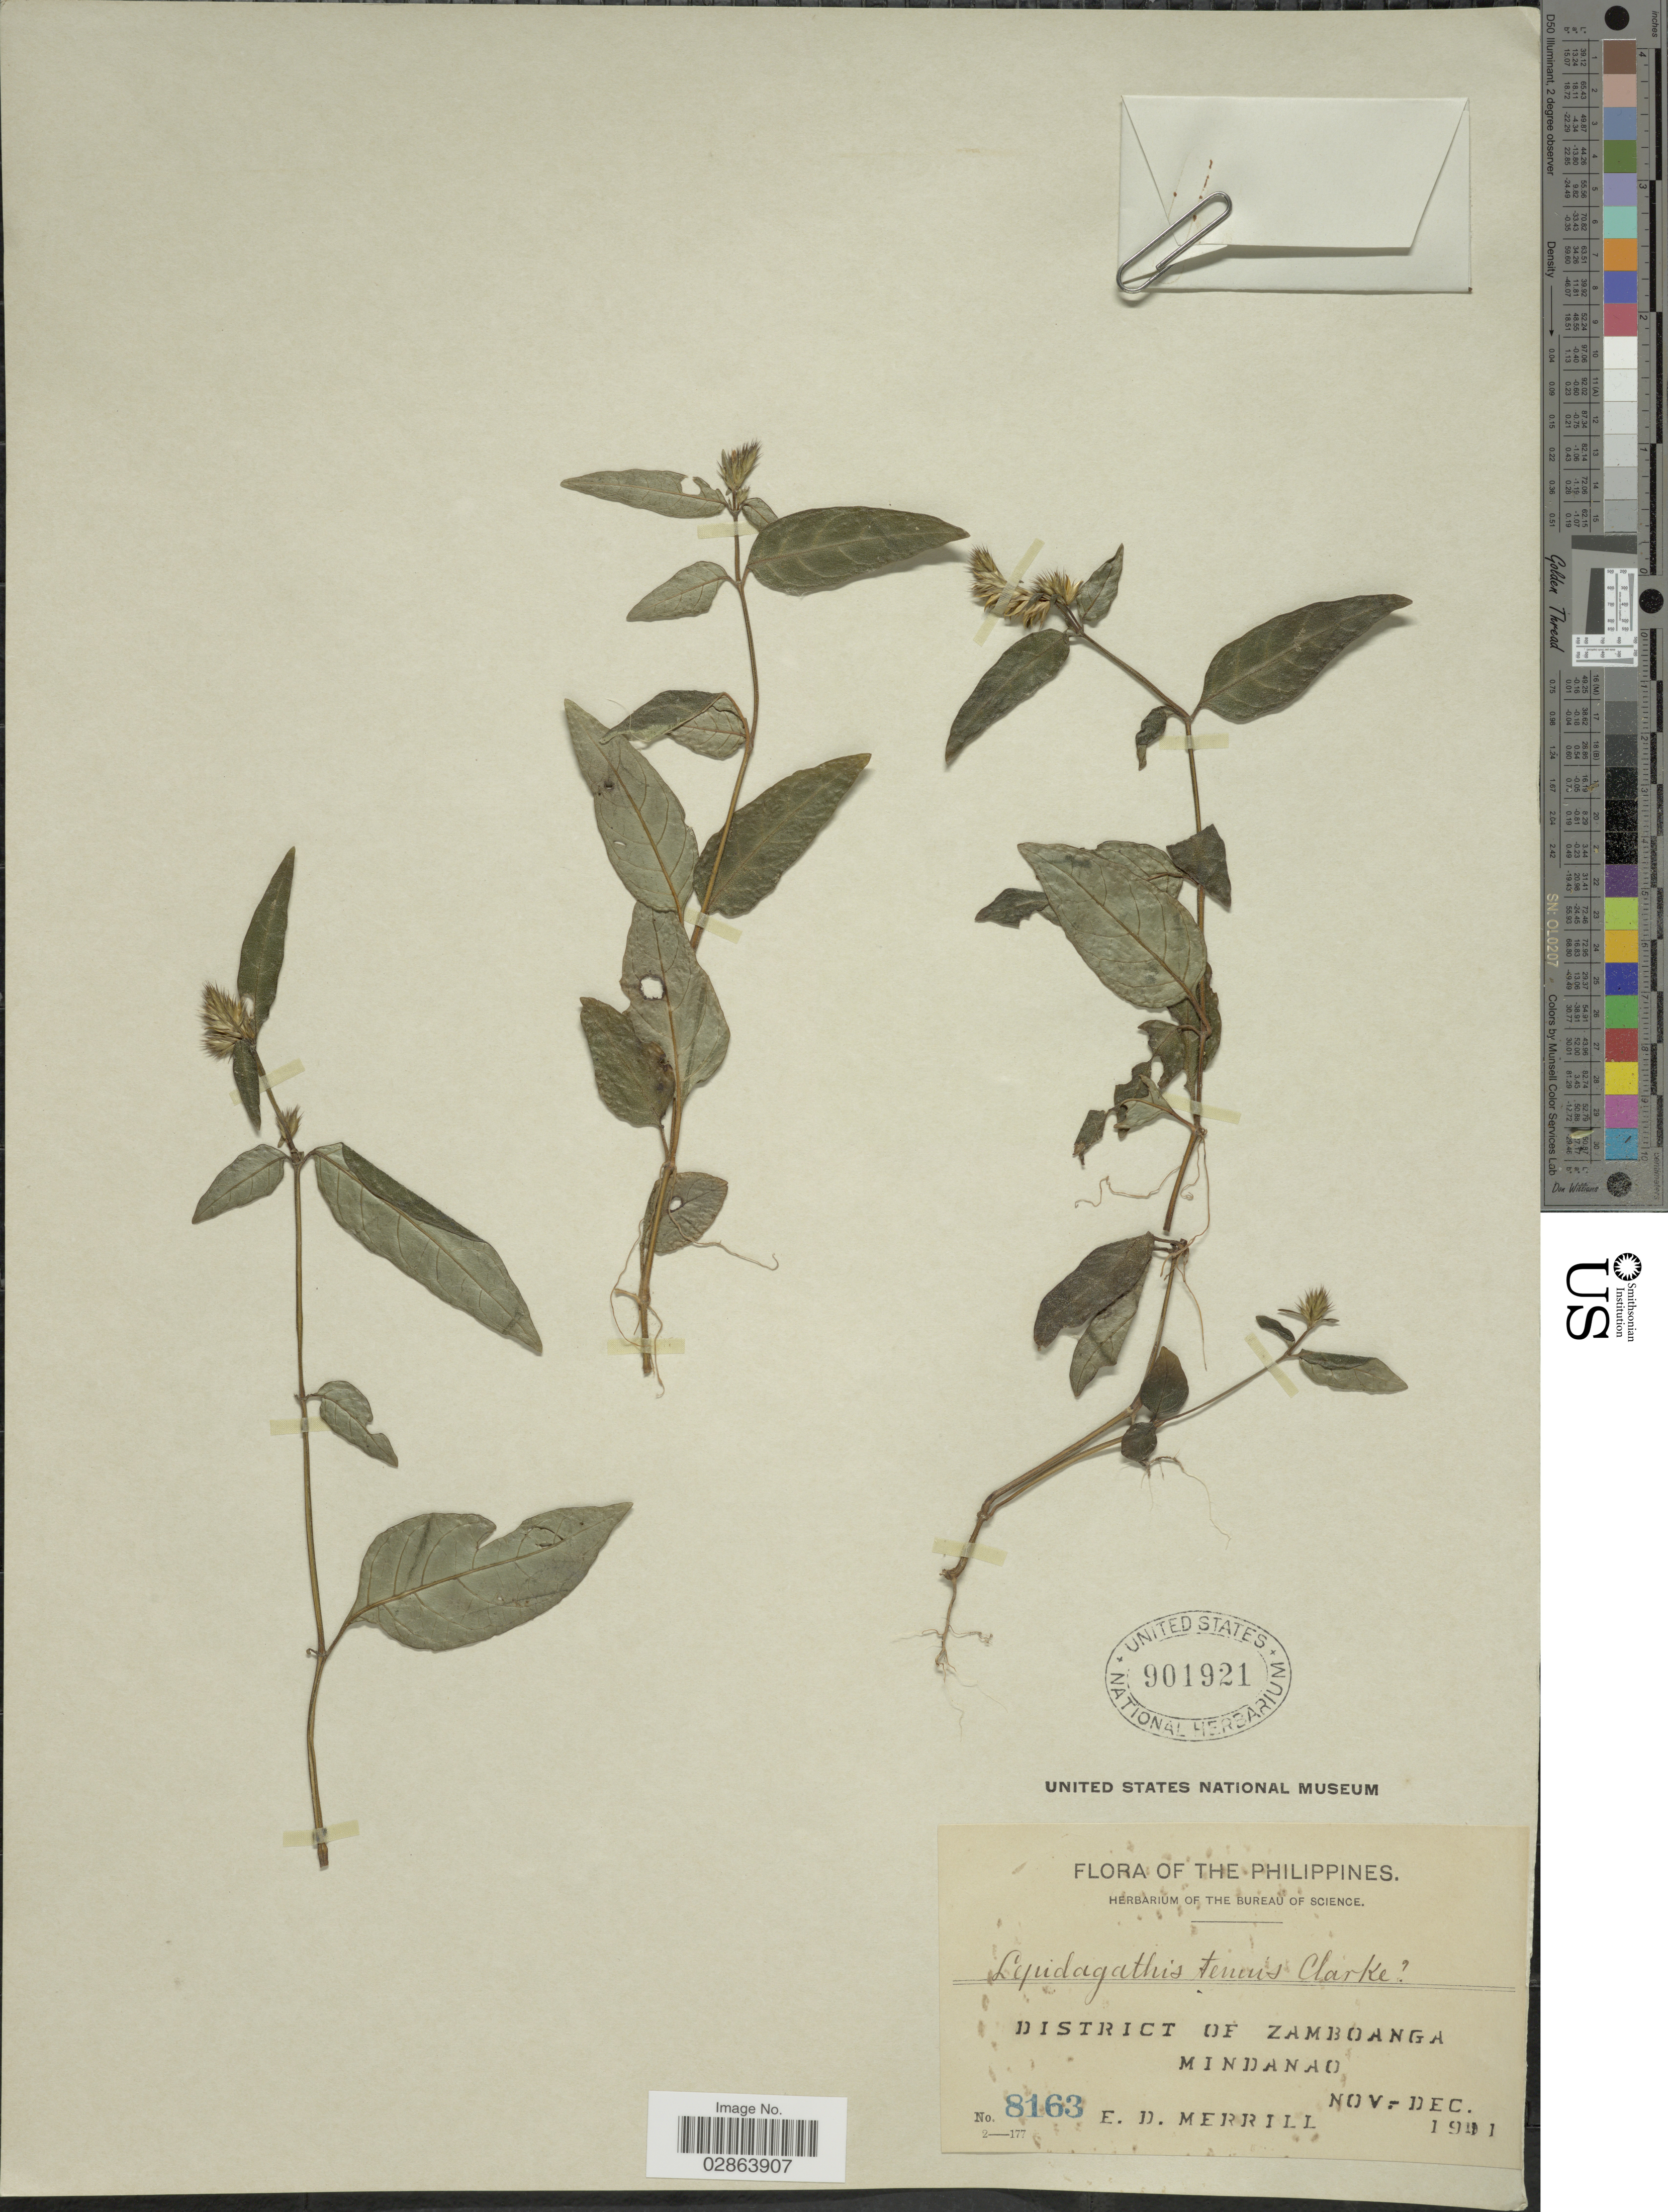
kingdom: Plantae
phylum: Tracheophyta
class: Magnoliopsida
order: Lamiales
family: Acanthaceae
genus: Lepidagathis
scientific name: Lepidagathis tenuis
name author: C.B. Clarke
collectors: E. D. Merrill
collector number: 8163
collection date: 1911-11/1911-12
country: Philippines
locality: District of Zamboanga, Mindanao.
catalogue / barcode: US 901921